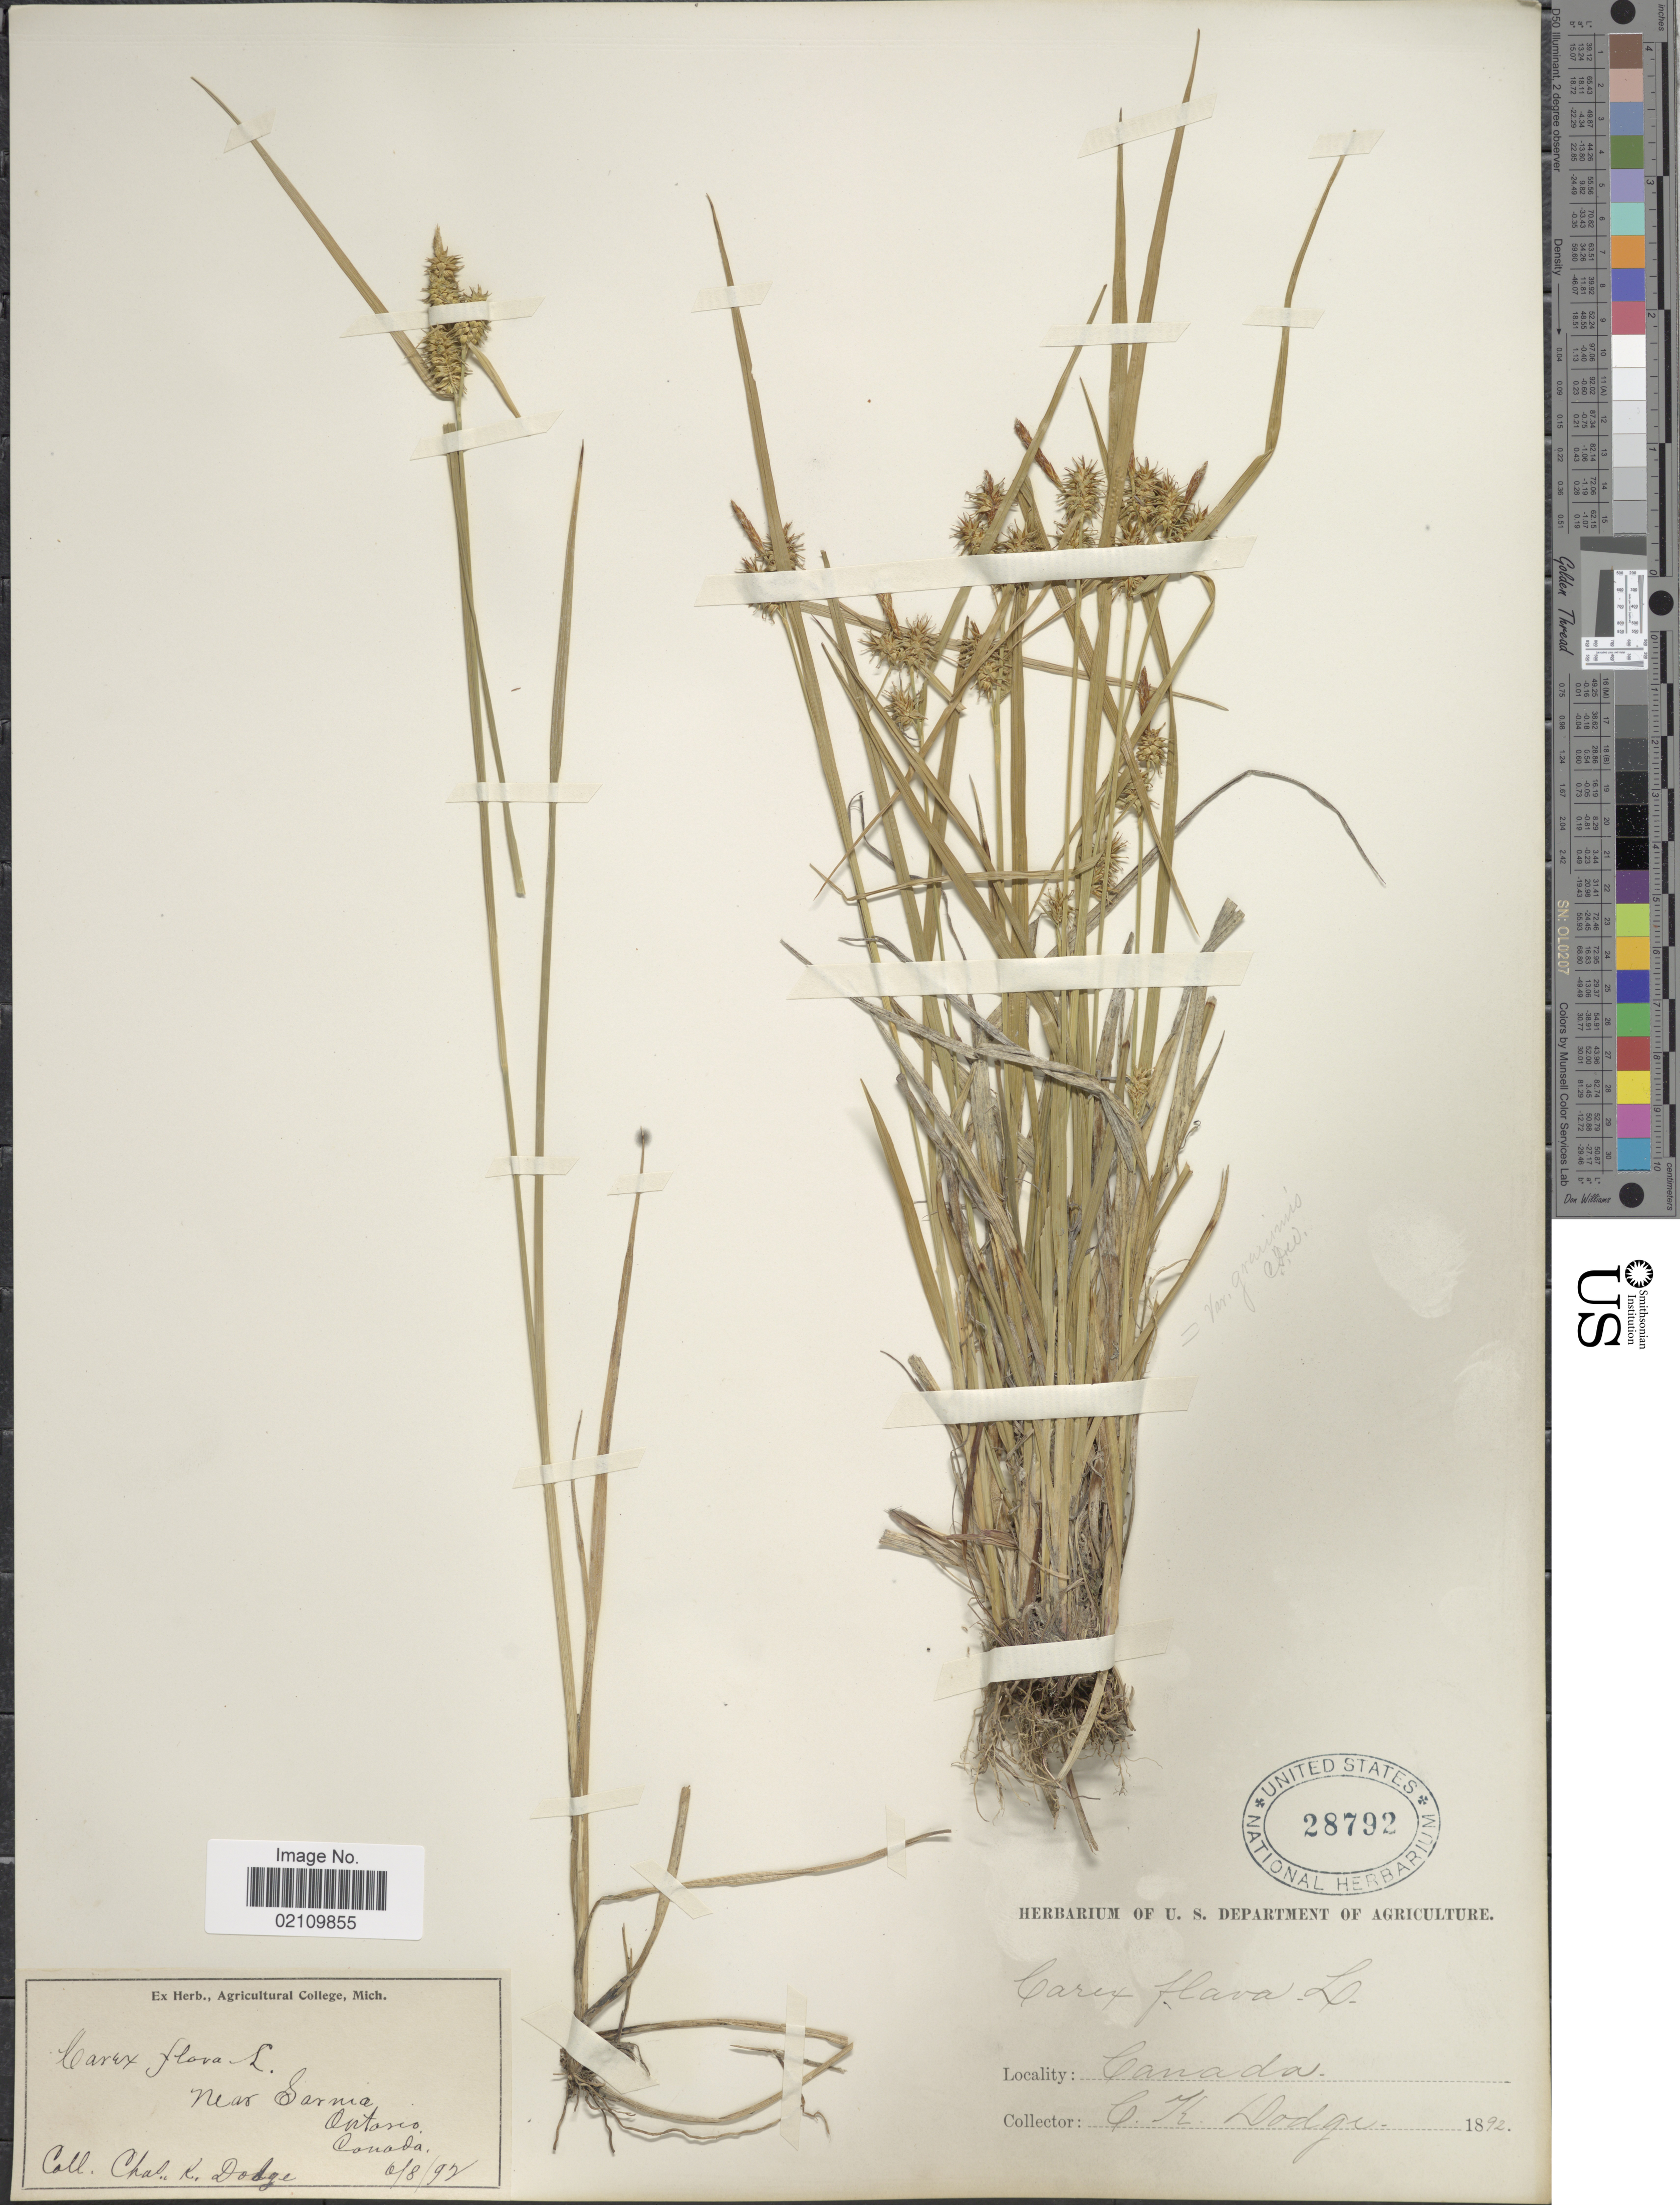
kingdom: Plantae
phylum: Tracheophyta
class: Liliopsida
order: Poales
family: Cyperaceae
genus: Carex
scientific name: Carex flava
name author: L.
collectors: C. K. Dodge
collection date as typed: Transcribed d/m/y: 6/8/92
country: Canada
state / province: Ontario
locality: Near Sarnia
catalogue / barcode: US 28792